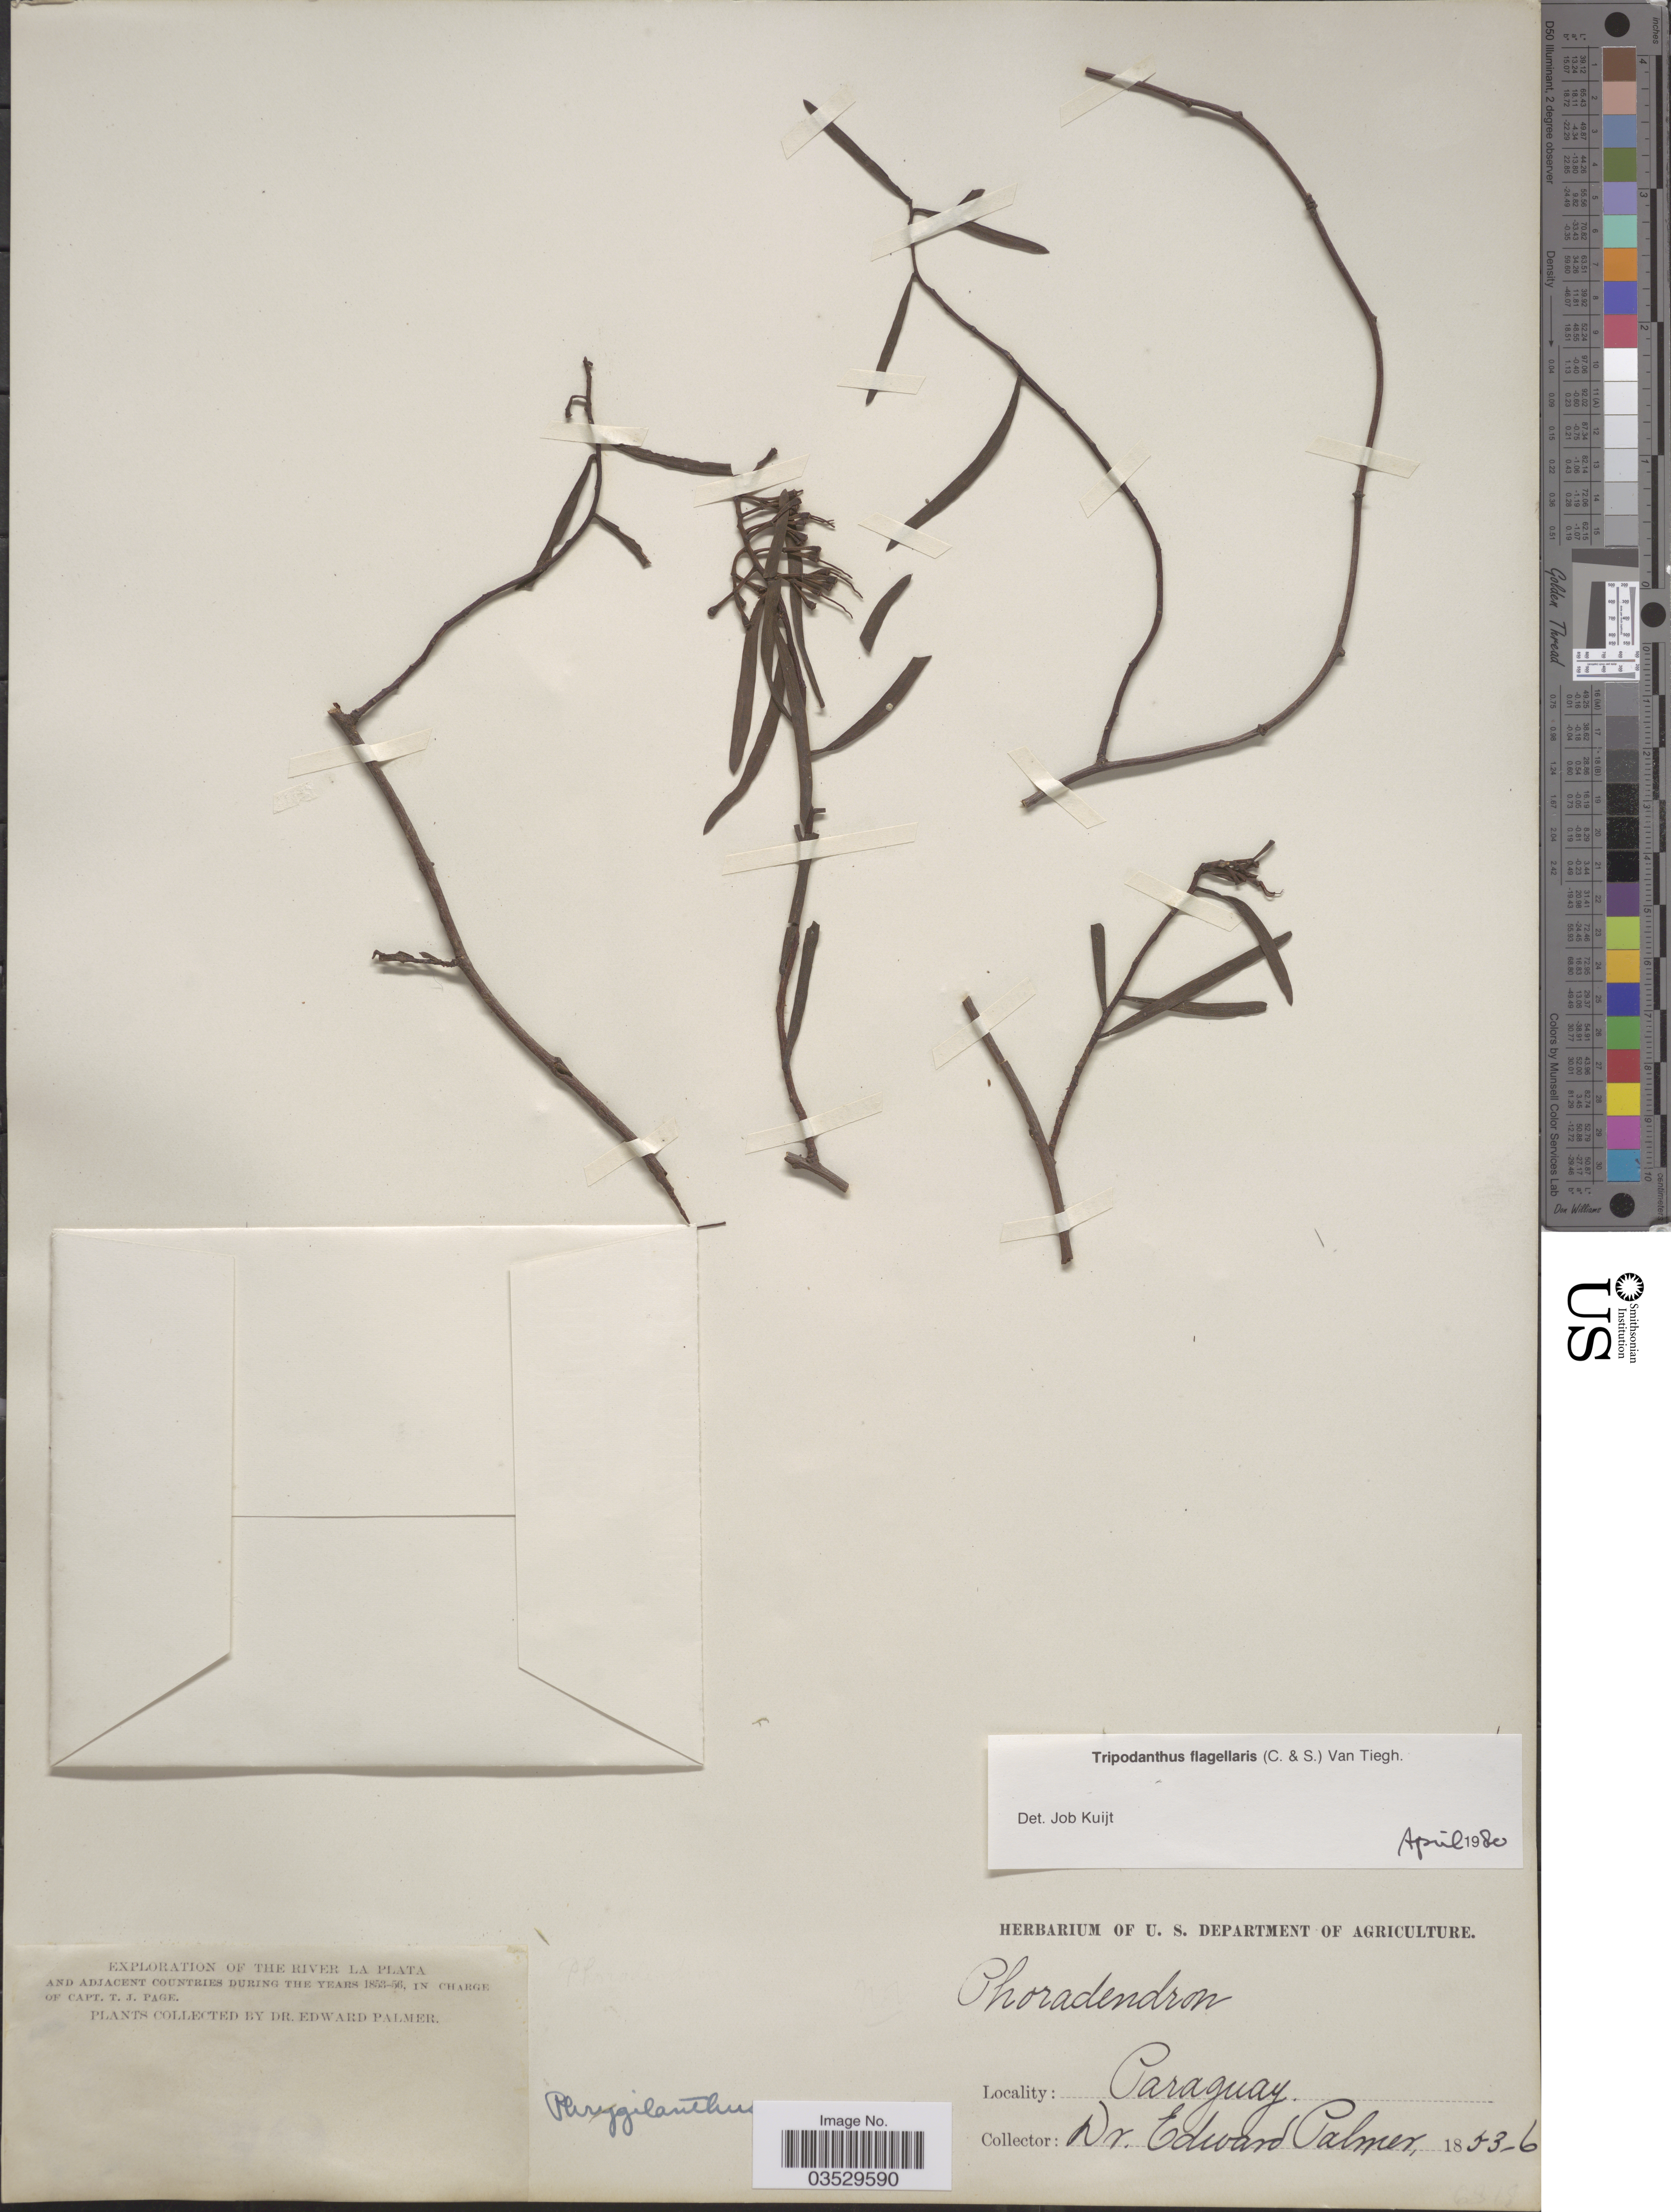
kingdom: Plantae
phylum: Tracheophyta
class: Magnoliopsida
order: Santalales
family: Loranthaceae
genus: Tripodanthus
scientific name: Tripodanthus flagellaris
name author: (Cham. & Schltdl.) Tiegh.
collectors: E. Palmer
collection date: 1853/1856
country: Paraguay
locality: River La Plata and adjacent countries.